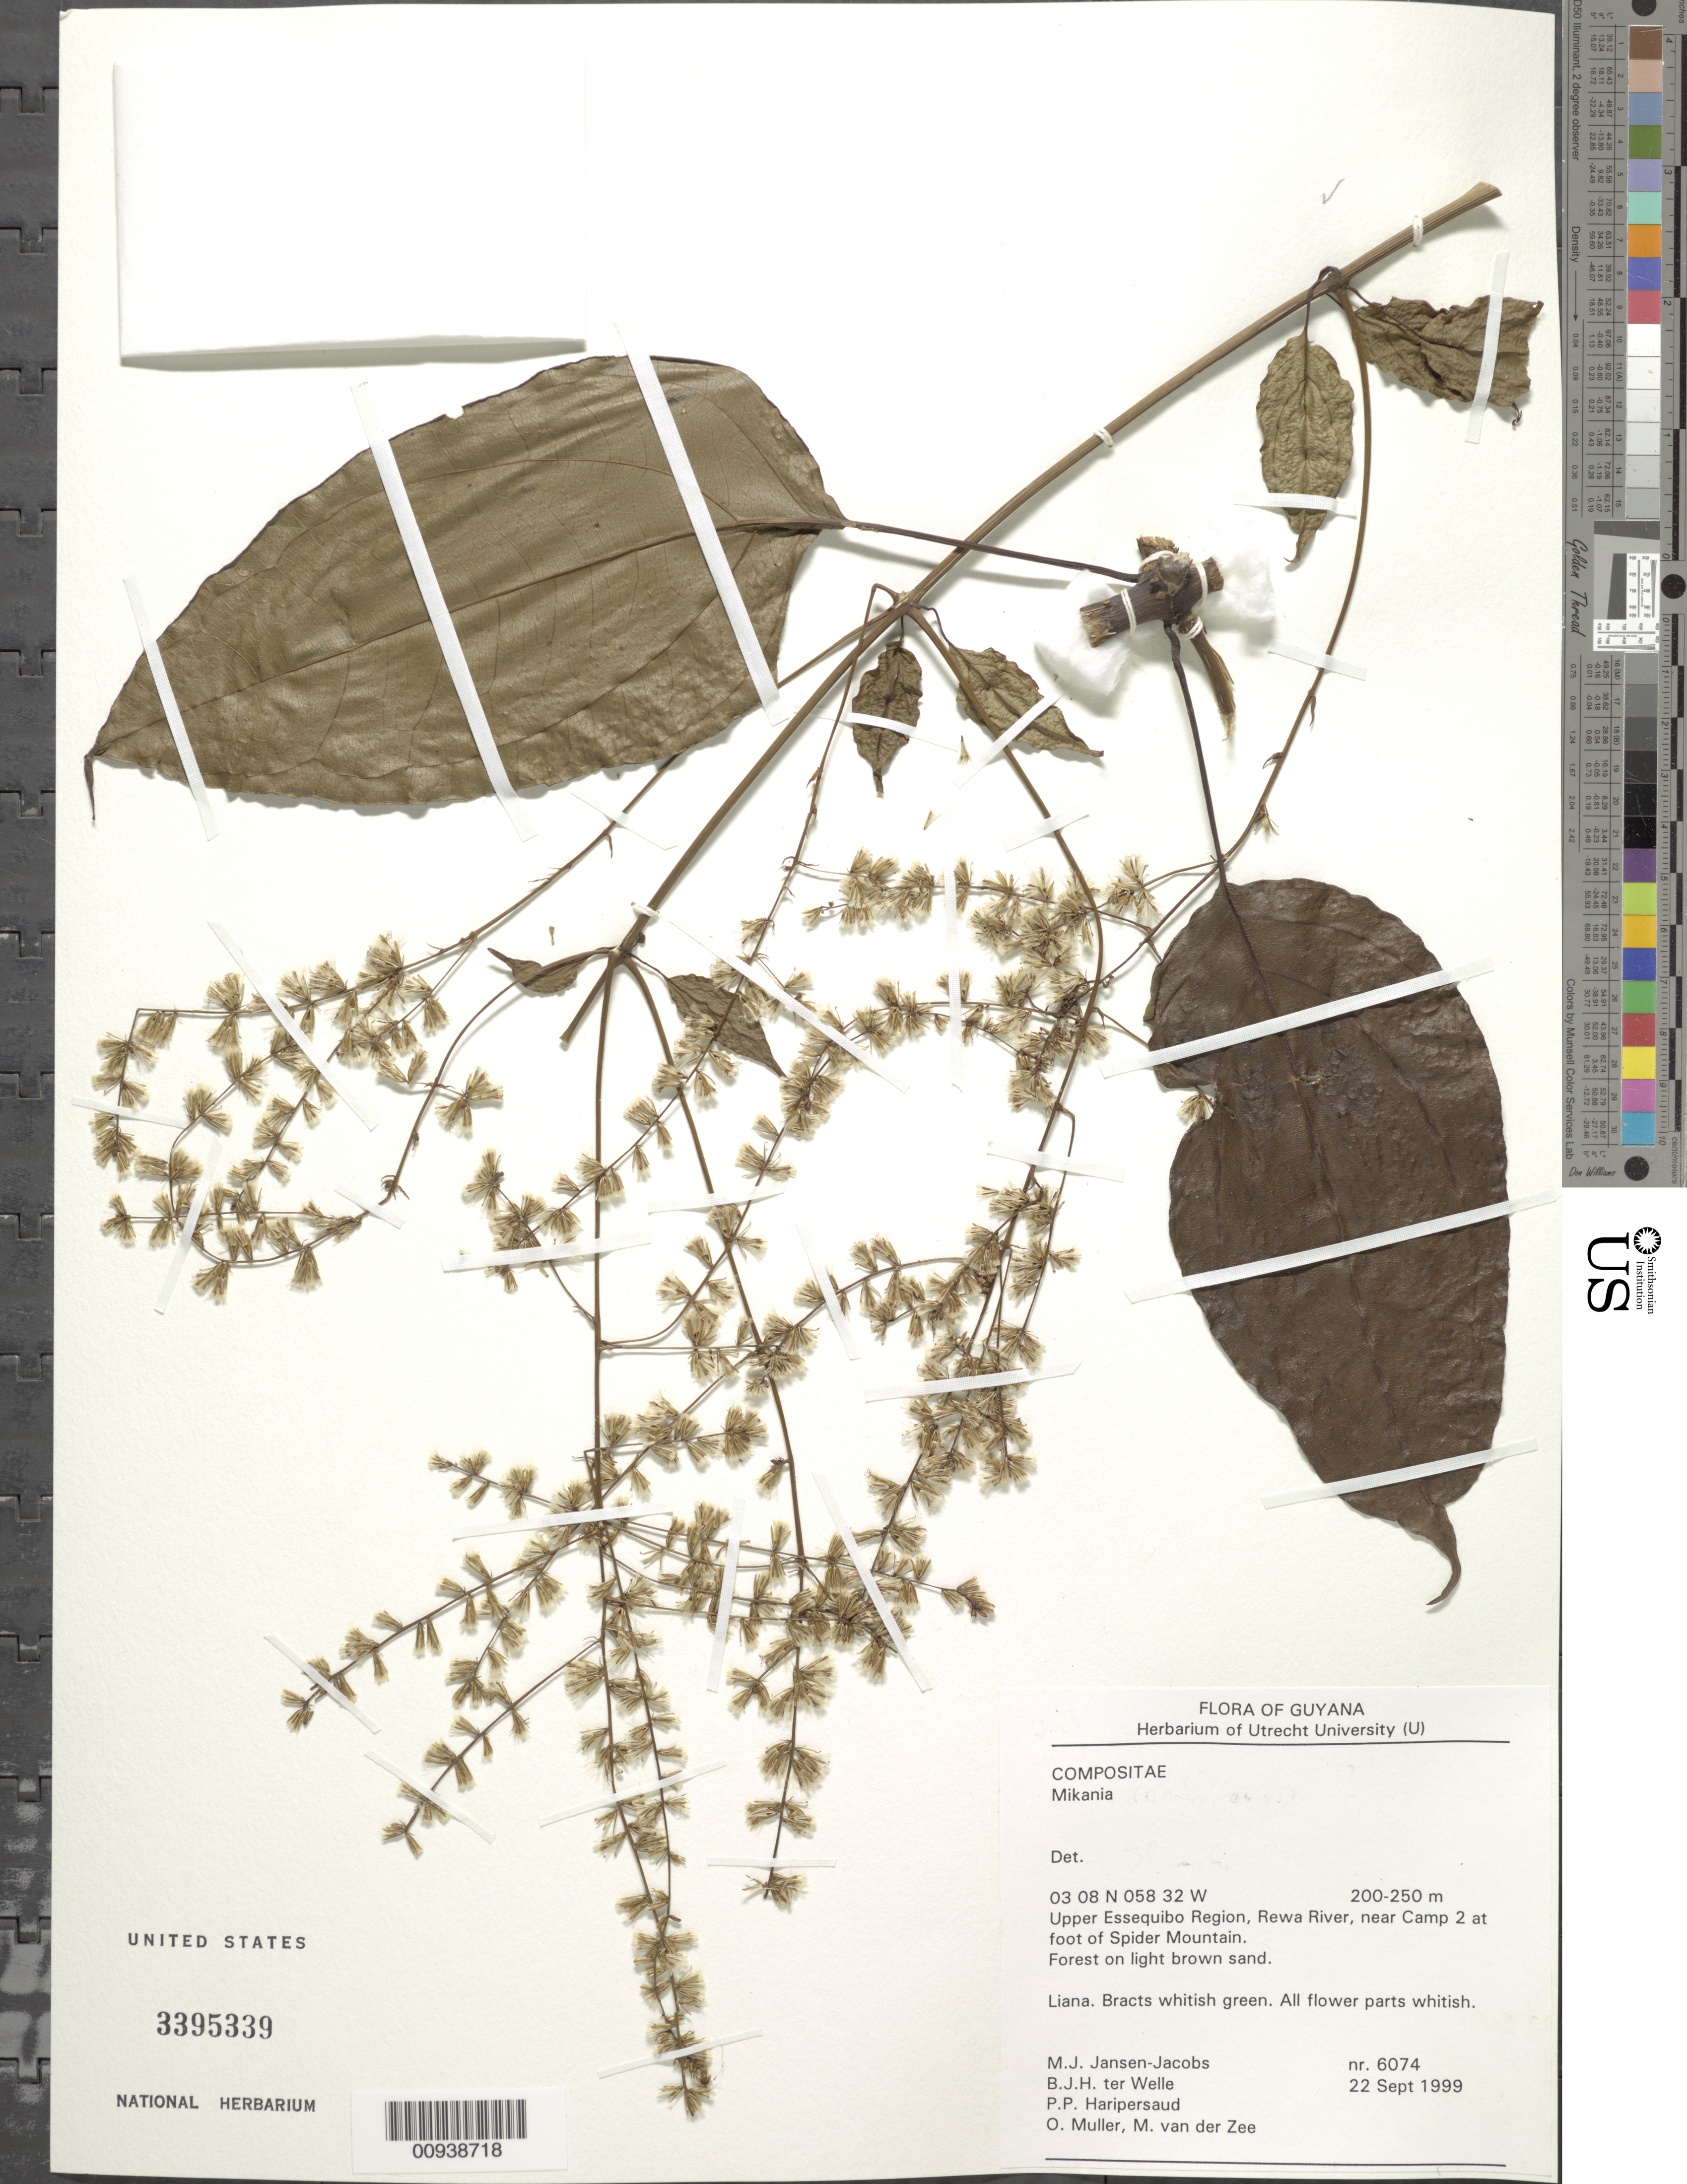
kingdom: Plantae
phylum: Tracheophyta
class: Magnoliopsida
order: Asterales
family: Asteraceae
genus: Mikania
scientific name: Mikania rondonensis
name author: V.M. Badillo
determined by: Pruski, J. F.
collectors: M. J. Jansen-Jacobs, B. Welle, P. Haripersaud, O. Muller & M. van der Zee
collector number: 6074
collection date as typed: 22-Sep-99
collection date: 1999-09-22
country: Guyana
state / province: U. Takutu-U. Essequibo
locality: Upper Essequibo Region, Rewa R., near Camp 2, foot of Spider Mt.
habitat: Forest on light brown sand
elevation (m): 200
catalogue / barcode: US 3395339